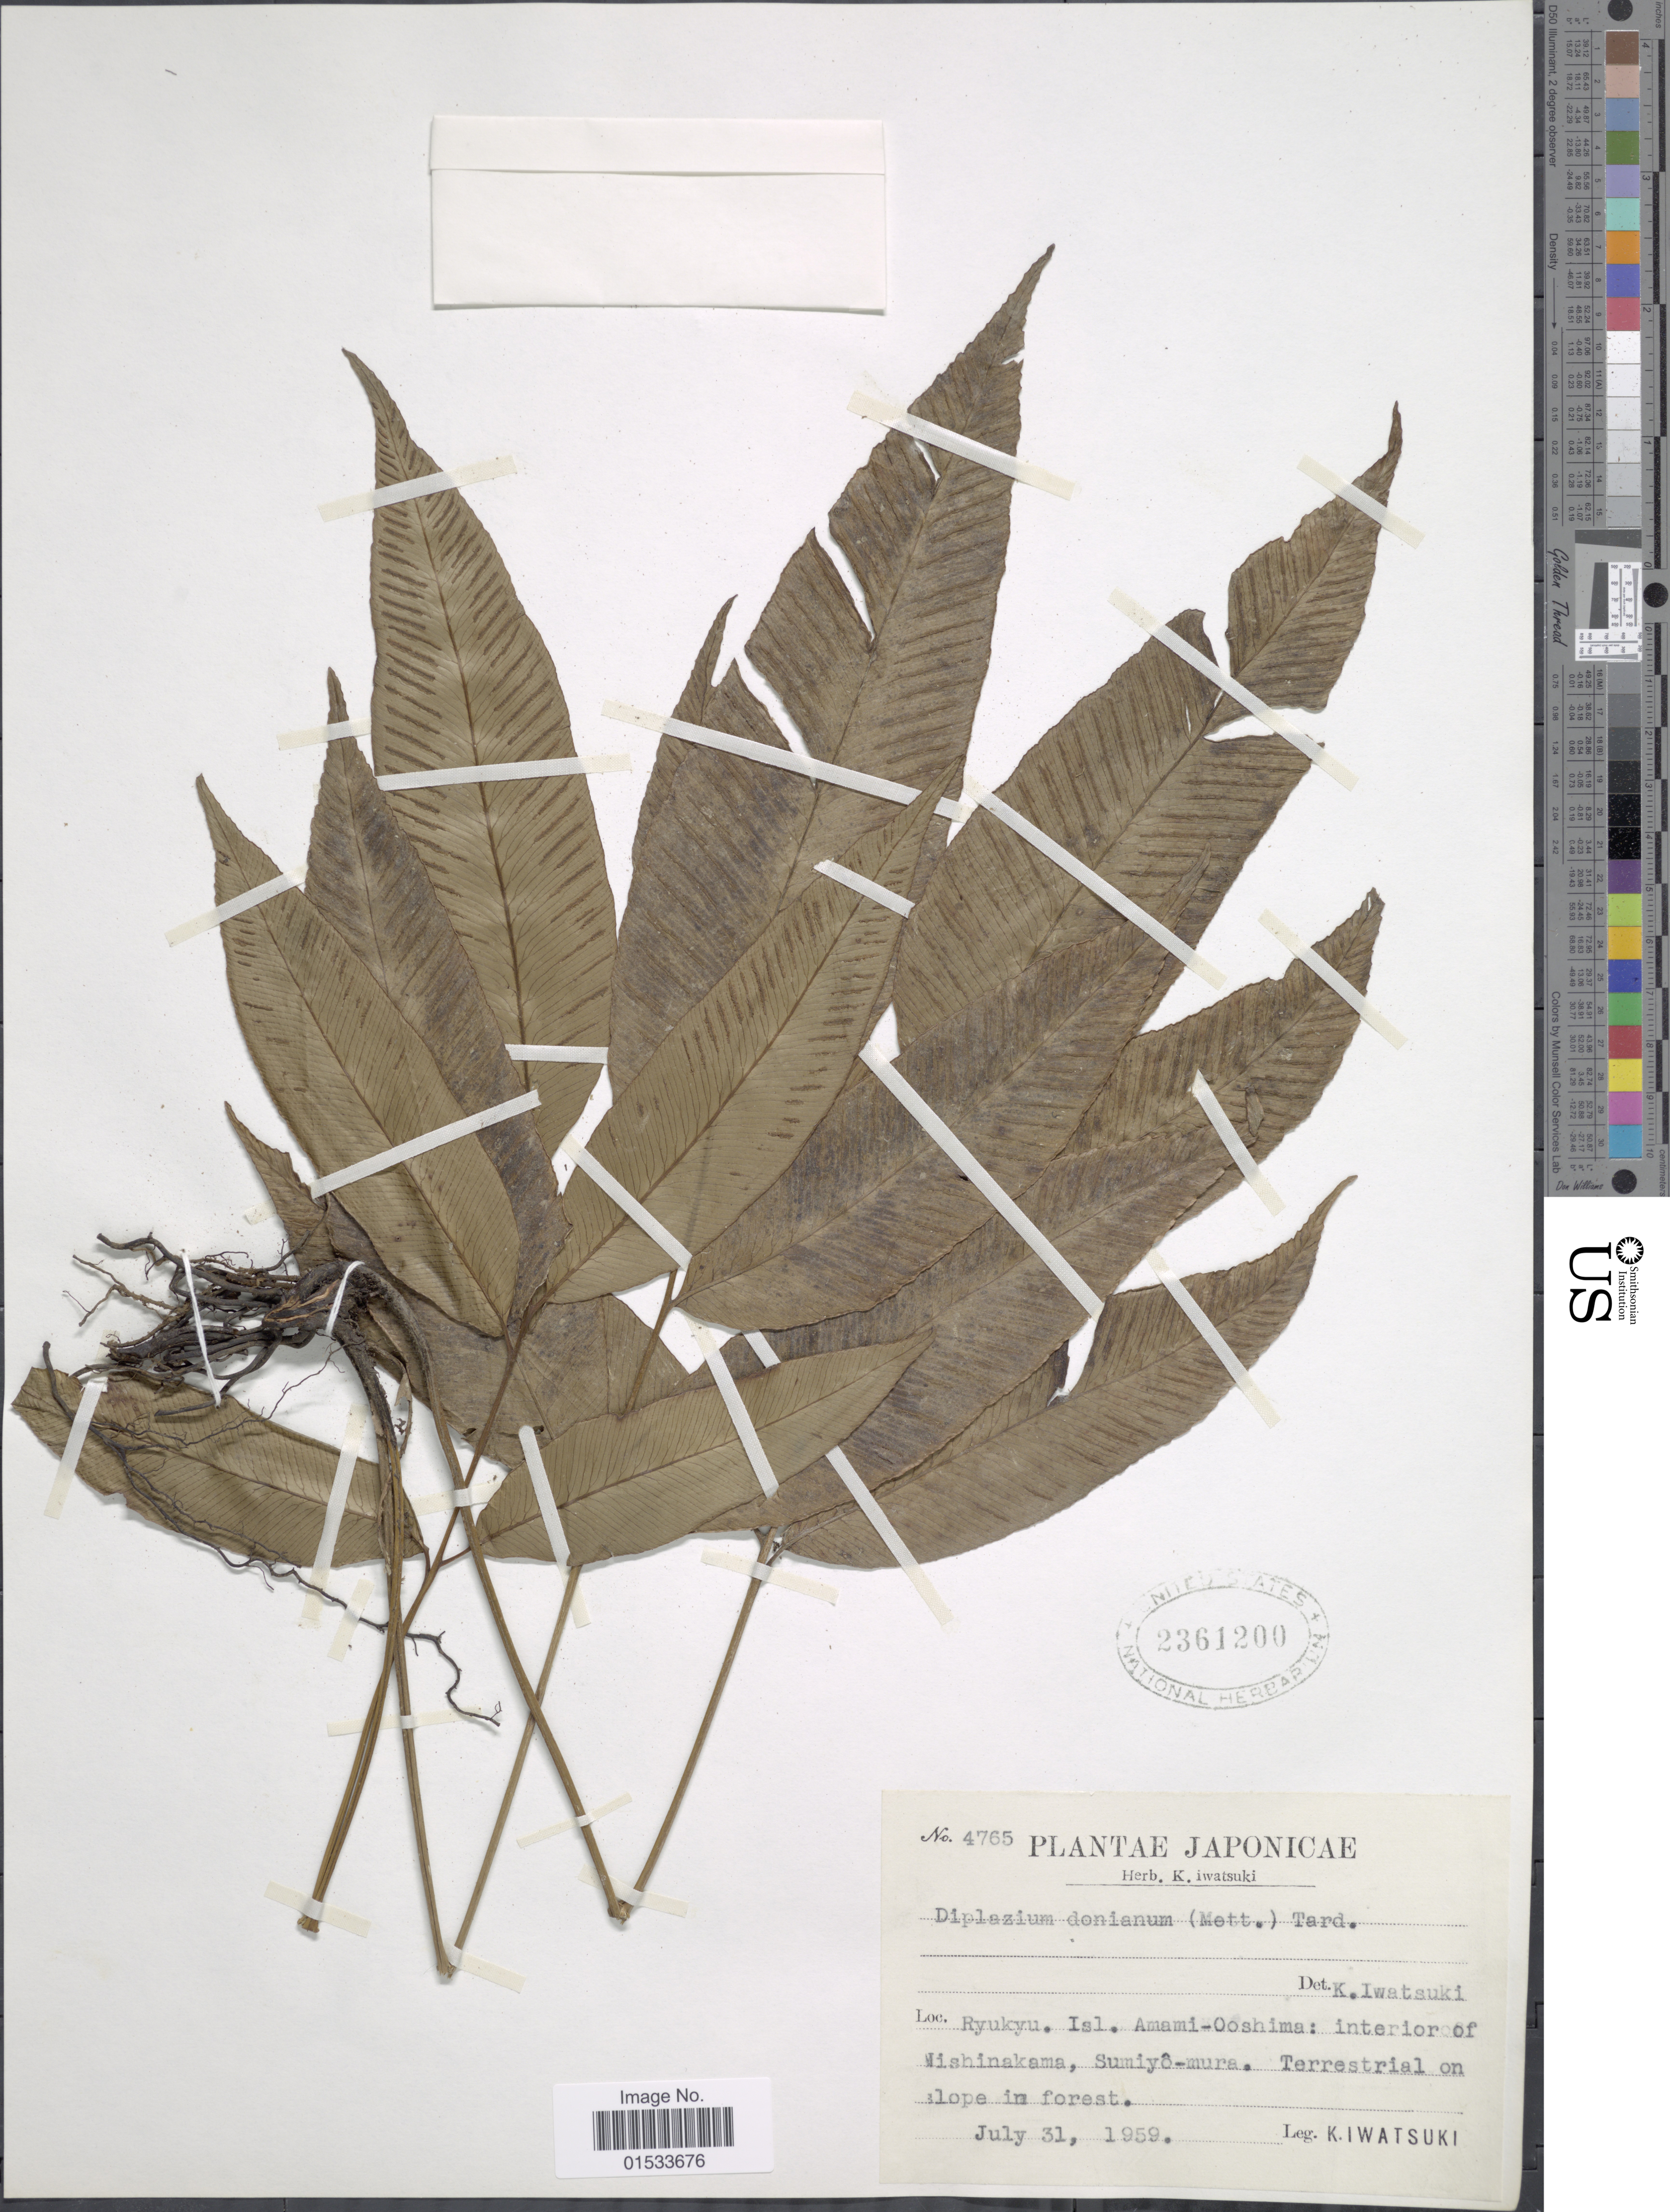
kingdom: Plantae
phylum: Tracheophyta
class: Polypodiopsida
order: Polypodiales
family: Athyriaceae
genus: Diplazium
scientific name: Diplazium donianum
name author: (Mett.) Tardieu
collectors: K. Iwatsuki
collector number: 4765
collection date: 1959-07-31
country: Japan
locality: Ryukyu, Isl. Amami- Ooshima: interior of Nishinakama, Sumiyô- mura.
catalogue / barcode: US 2361200